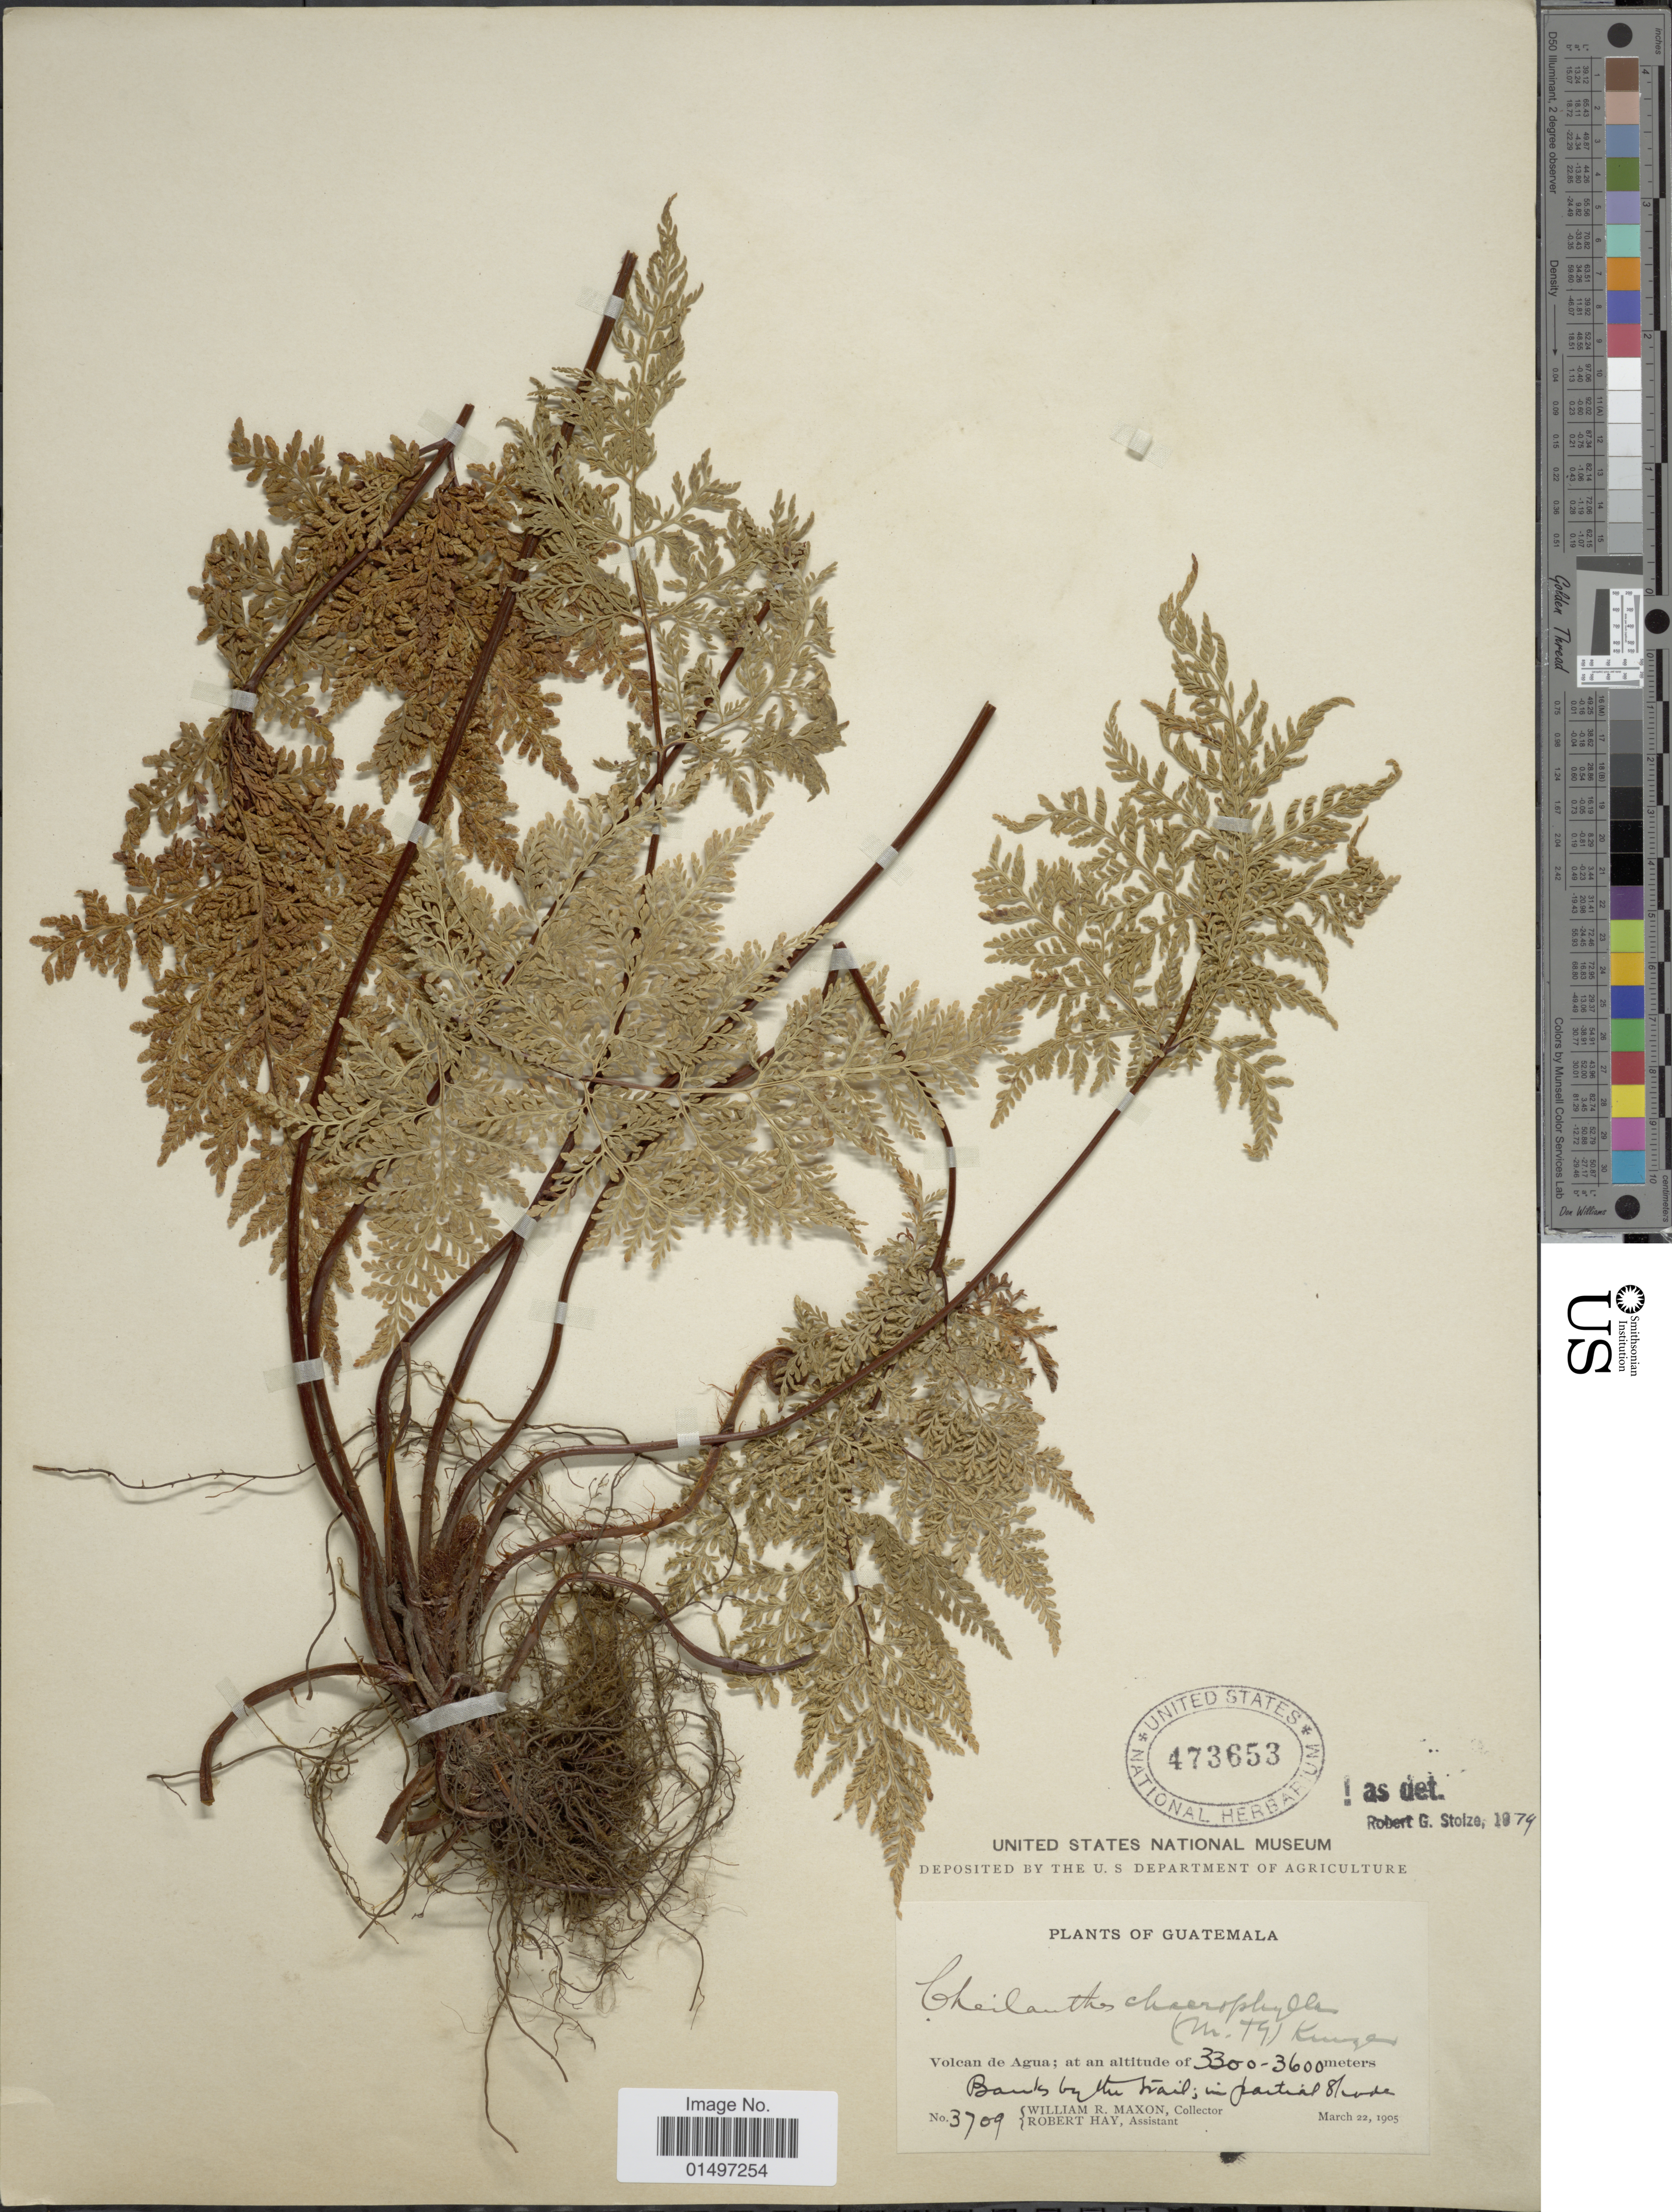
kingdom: Plantae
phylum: Tracheophyta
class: Polypodiopsida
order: Polypodiales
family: Pteridaceae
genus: Gaga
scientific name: Gaga membranacea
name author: (Davenp.) Fay W. Li & Windham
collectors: W. R. Maxon & R. H. Hay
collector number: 3709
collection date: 1905-03-22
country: Guatemala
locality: Volcan de Agua. Banks by trail, in partial shade.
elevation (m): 3300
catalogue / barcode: US 473653